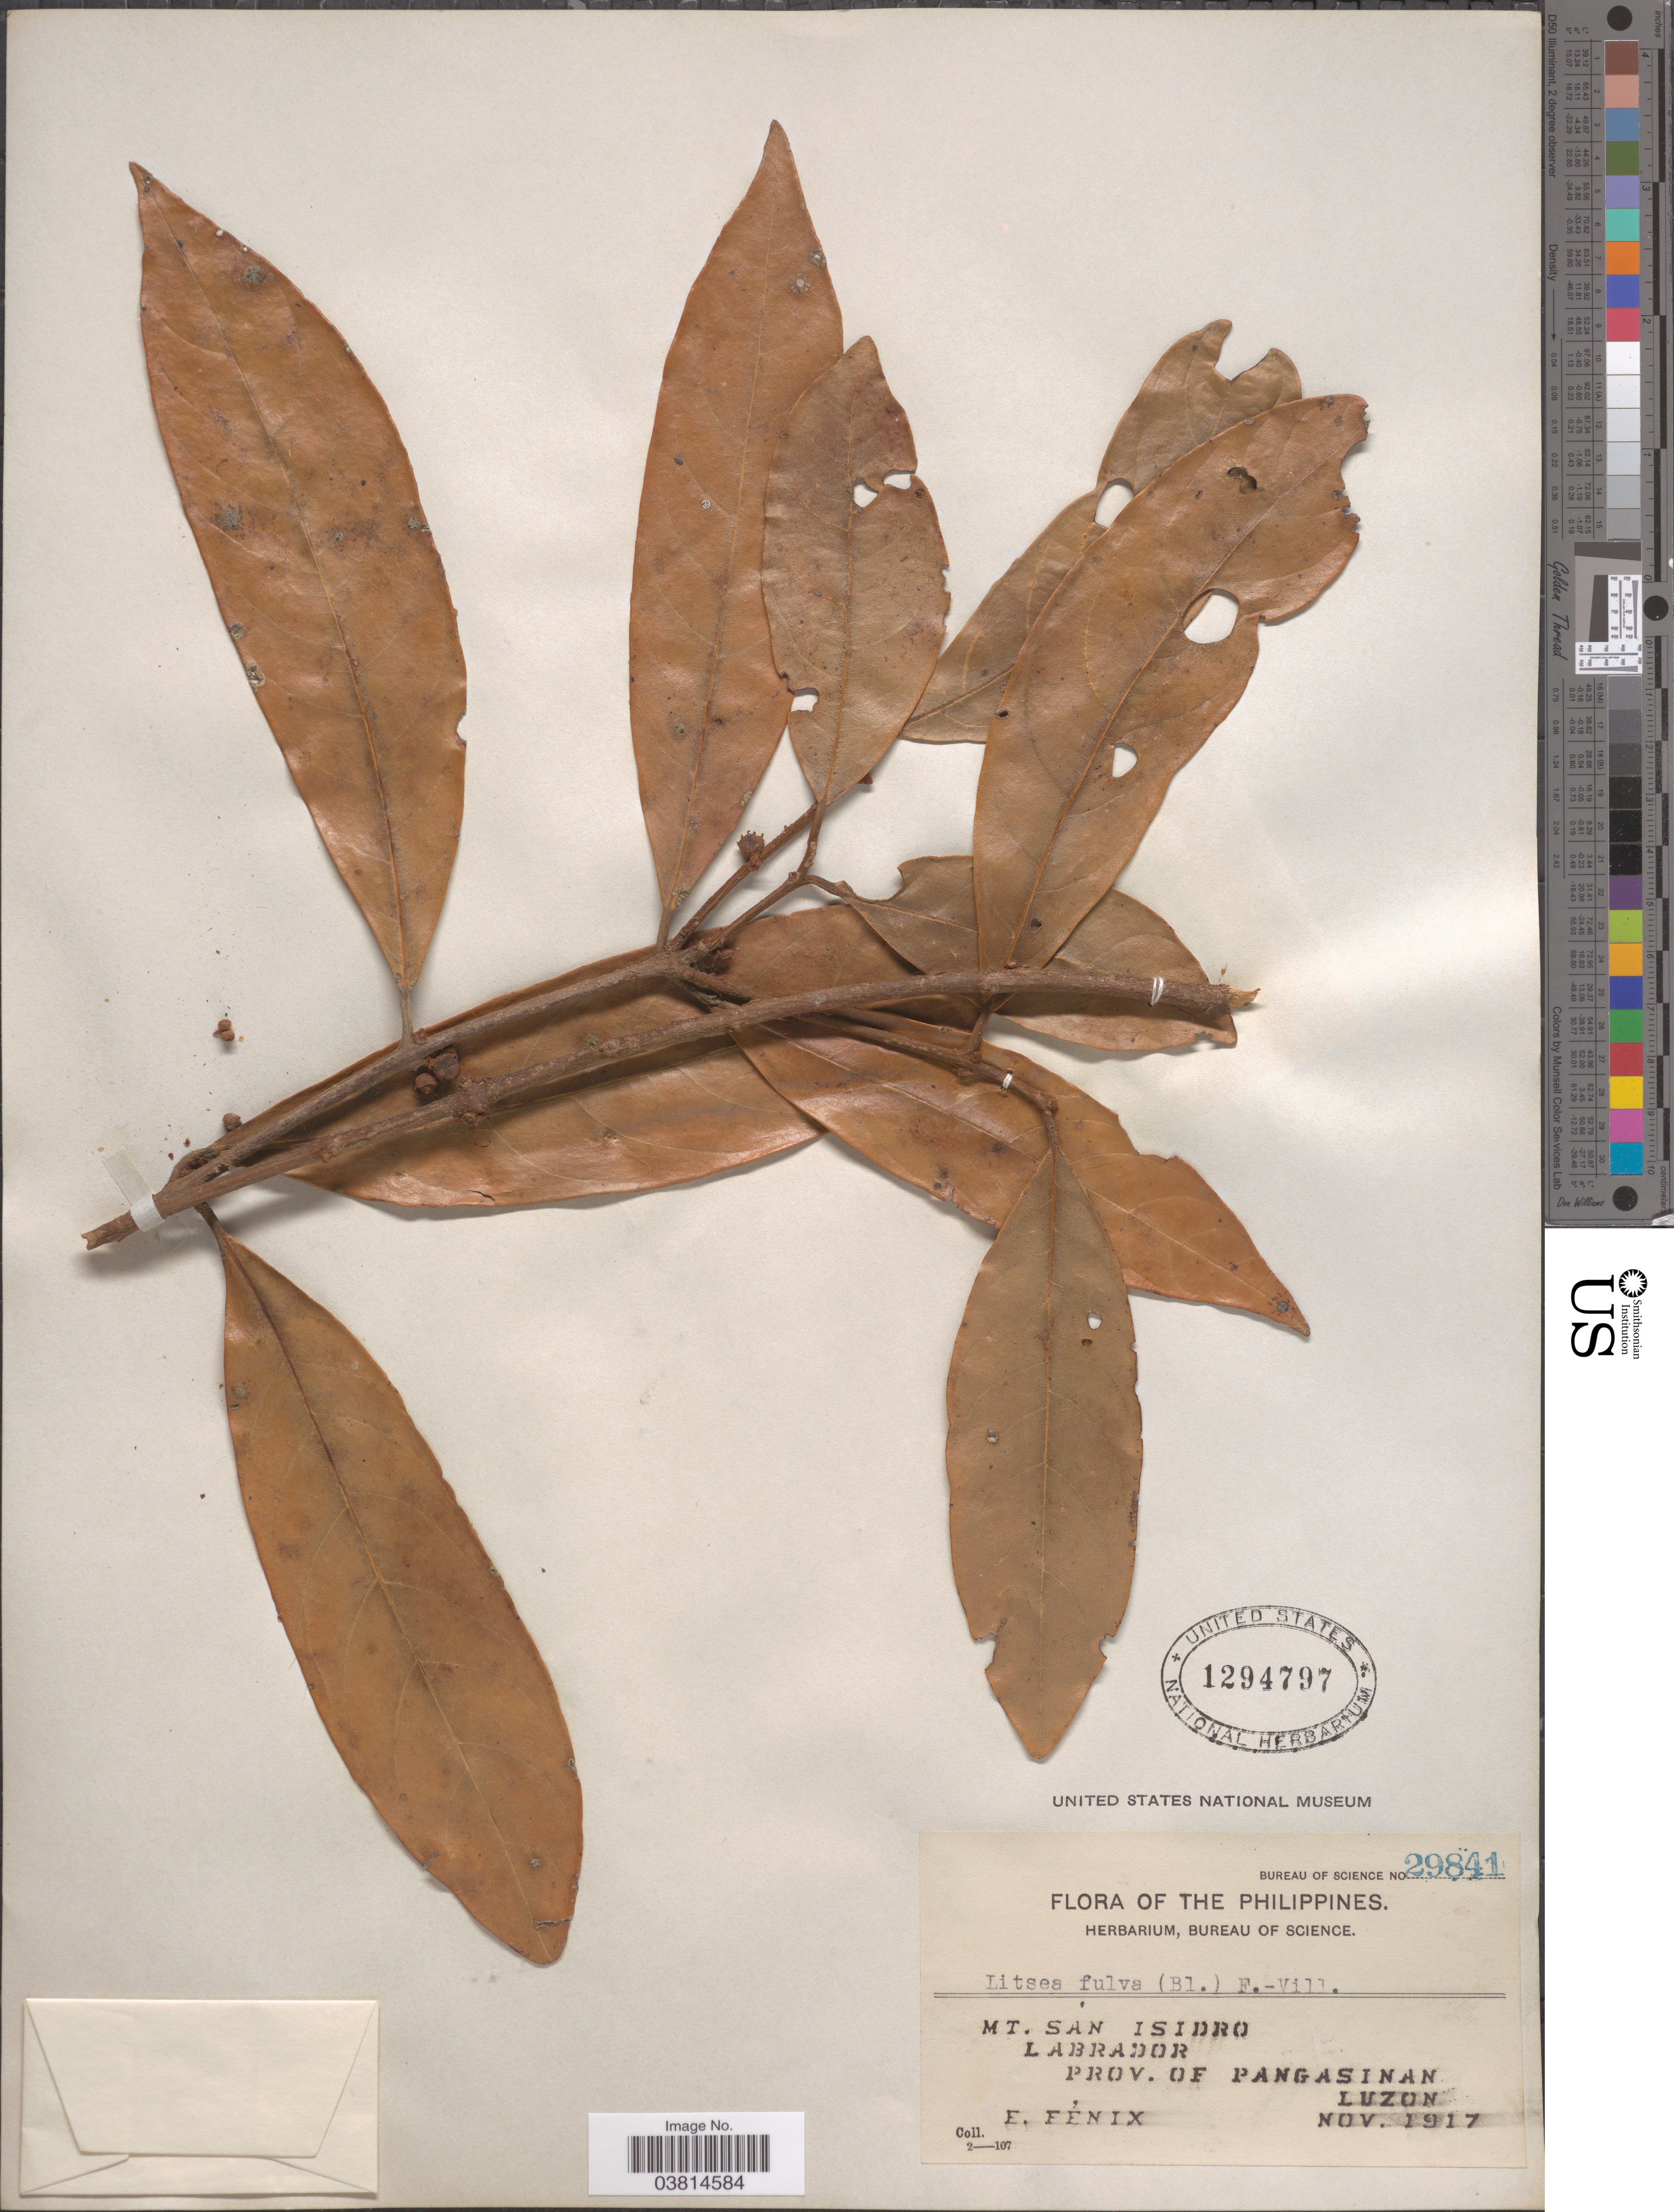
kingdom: Plantae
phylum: Tracheophyta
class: Magnoliopsida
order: Laurales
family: Lauraceae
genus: Litsea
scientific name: Litsea fulva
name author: (Blume) Fern.-Vill.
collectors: E. Fénix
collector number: Bureau of Science 29841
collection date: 1917-11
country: Philippines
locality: Mt. San Isidro. Labrador. Prov. of Pangasinan. Luzon.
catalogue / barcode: US 1294797